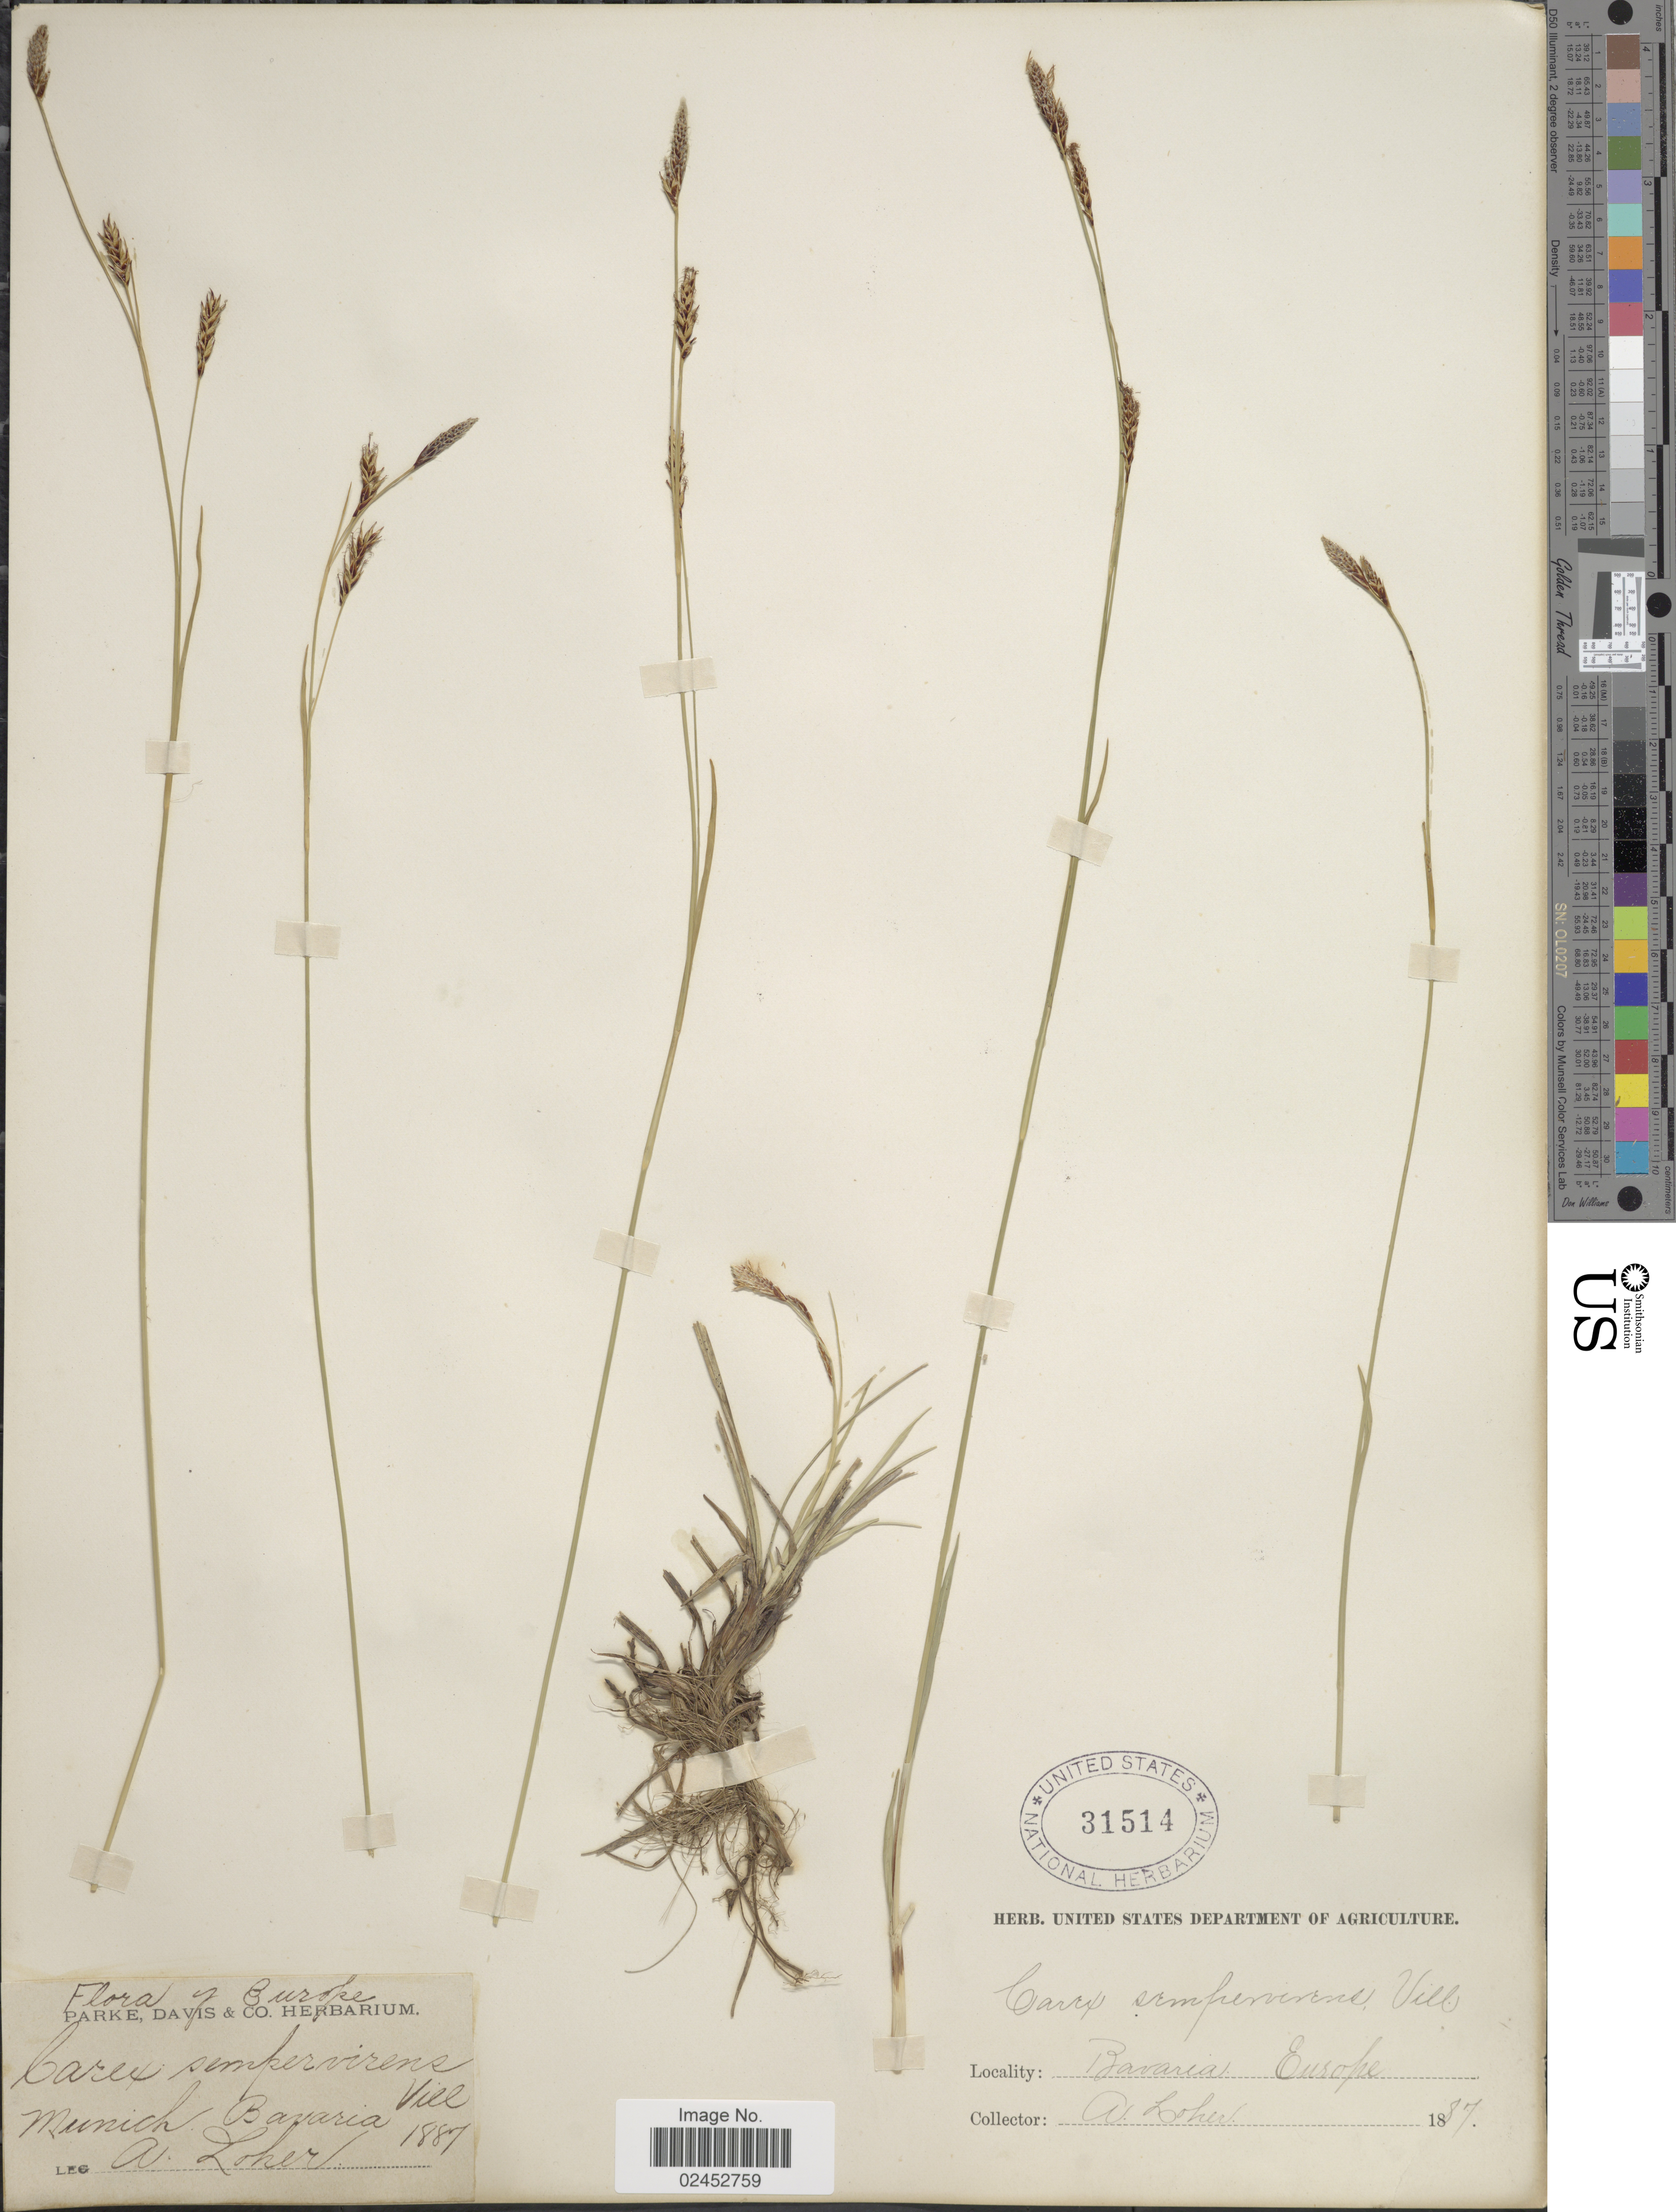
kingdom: Plantae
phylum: Tracheophyta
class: Liliopsida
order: Poales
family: Cyperaceae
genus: Carex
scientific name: Carex sempervirens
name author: Vill.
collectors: A. Loher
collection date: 1887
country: Germany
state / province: Bayern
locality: Munich, Bavaria.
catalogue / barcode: US 31514